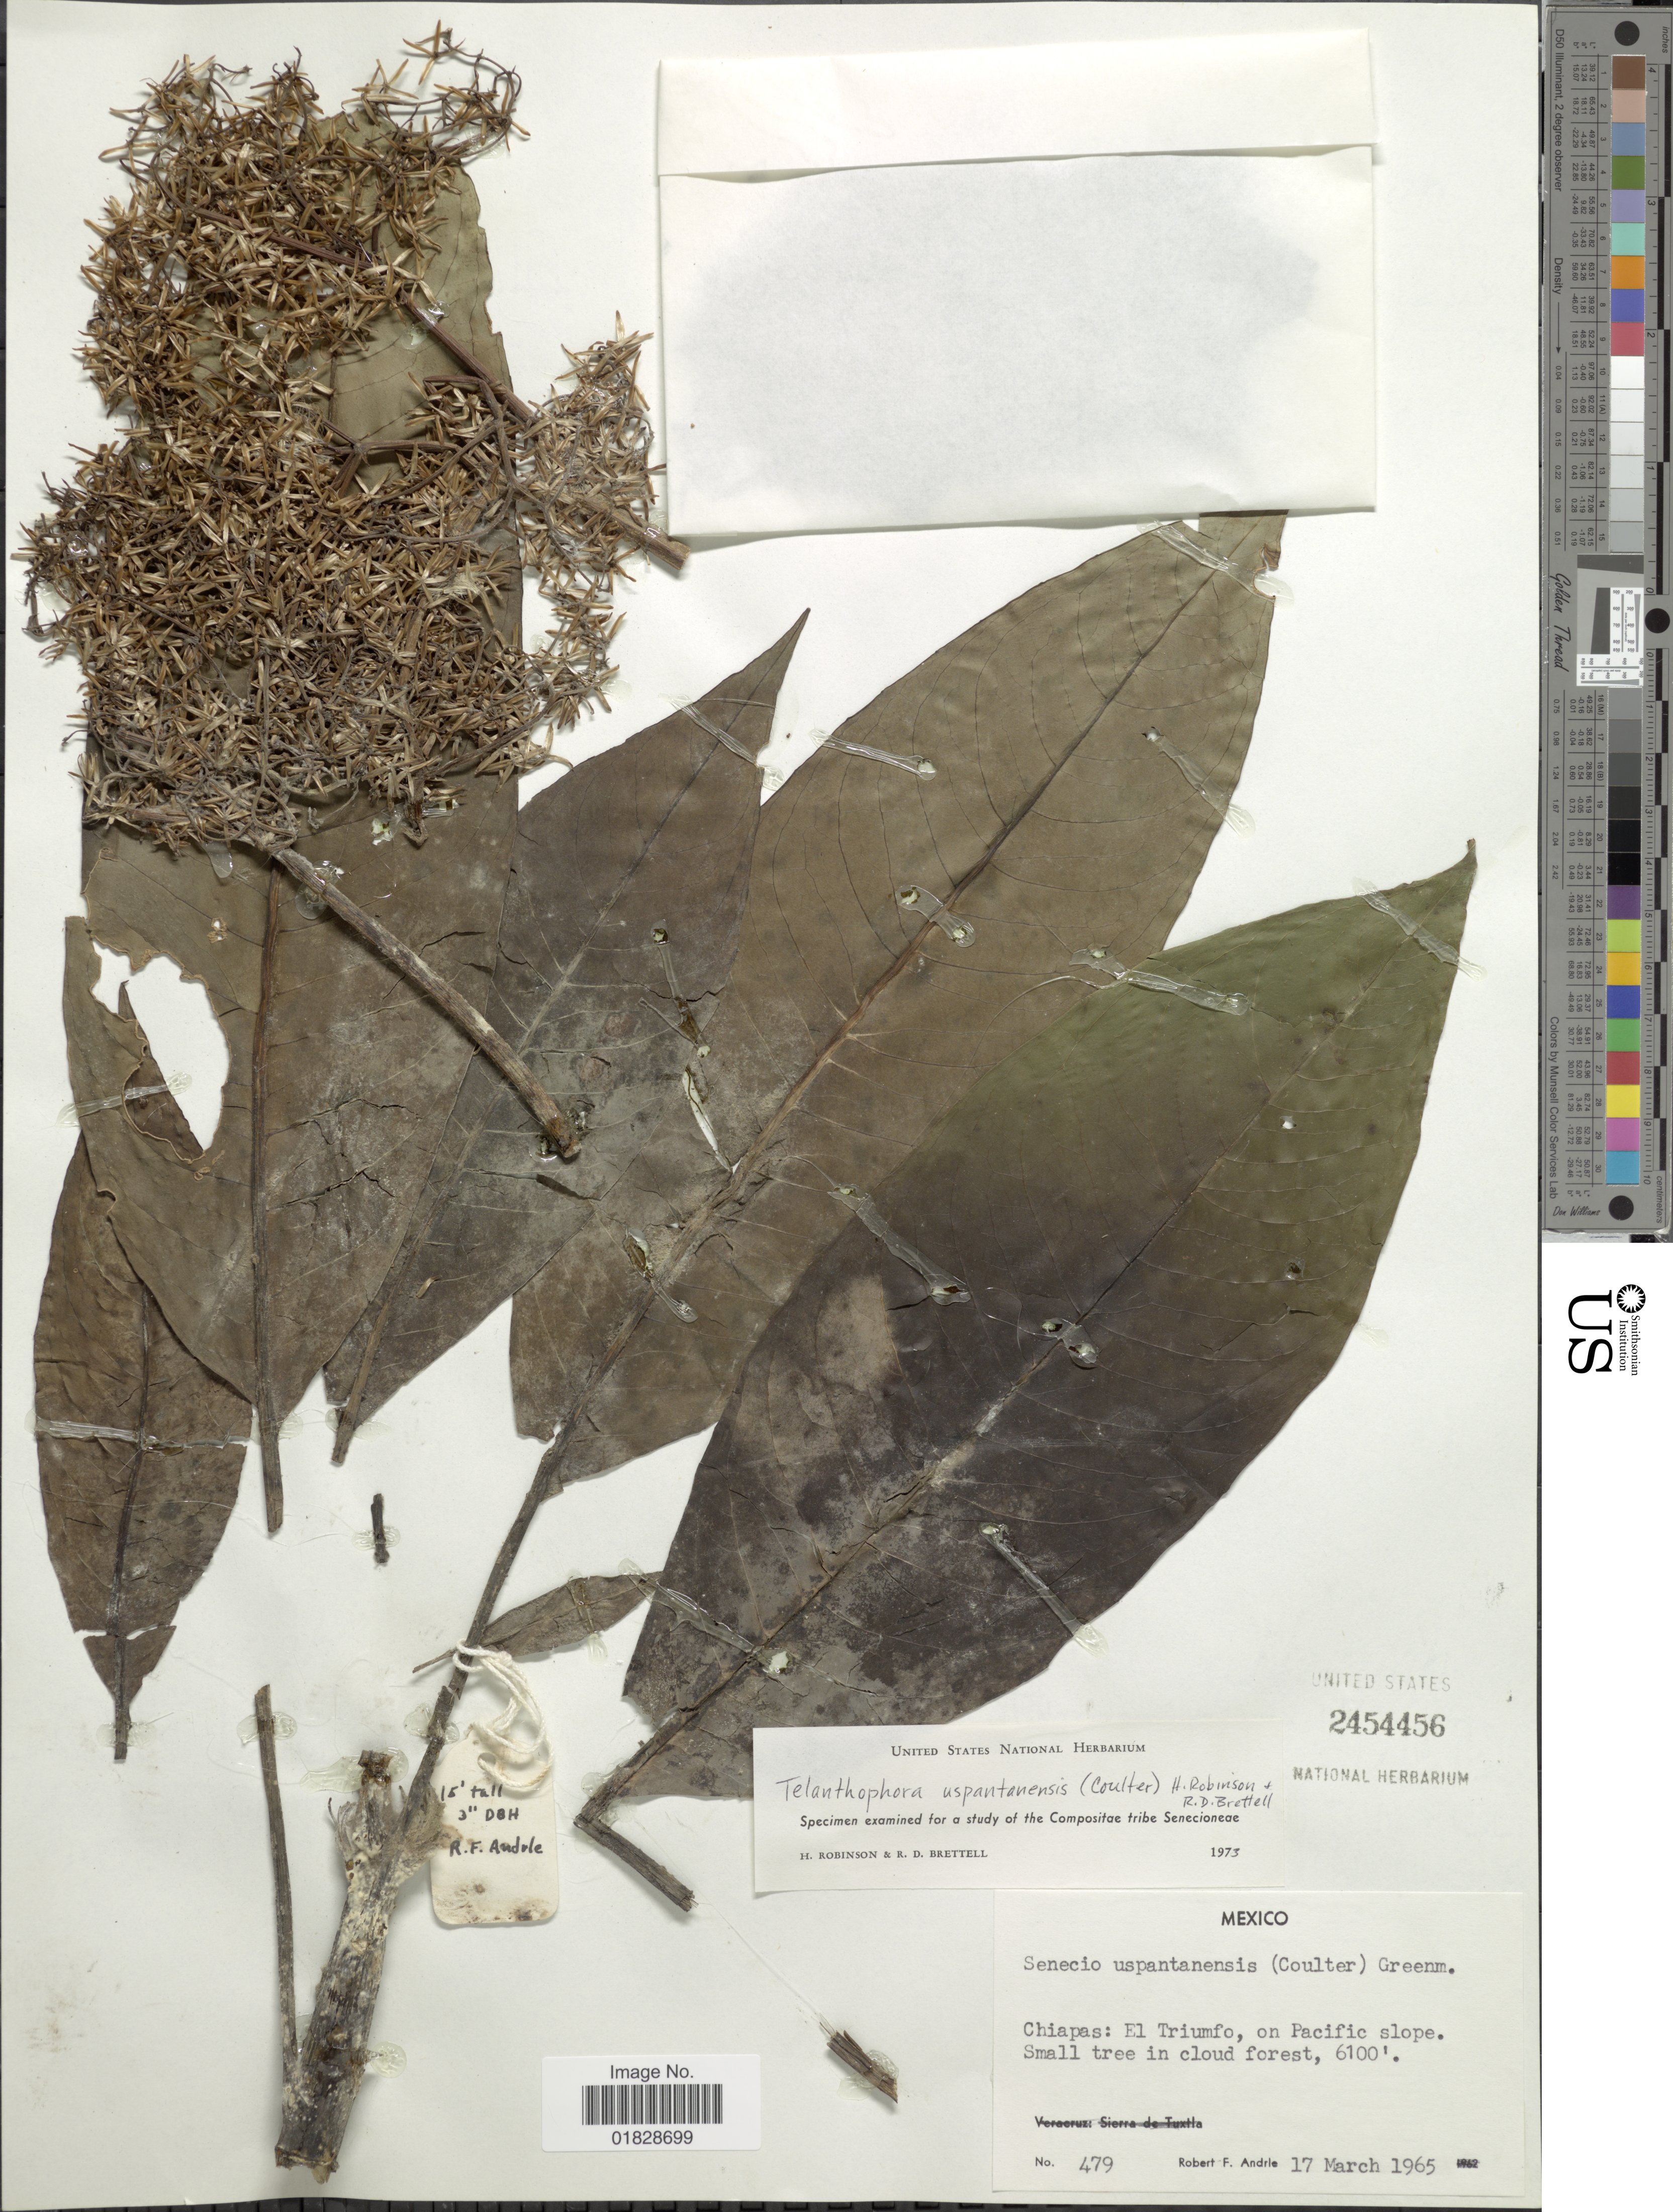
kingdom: Plantae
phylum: Tracheophyta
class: Magnoliopsida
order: Asterales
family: Asteraceae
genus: Telanthophora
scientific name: Telanthophora uspantanensis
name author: (J.M. Coult.) H. Rob. & Brettell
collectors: R. Andrie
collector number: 479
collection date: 1965-03-17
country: Mexico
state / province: Chiapas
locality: Chiapas: El Triumfo, on Pacific slope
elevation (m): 1859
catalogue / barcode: US 2454456